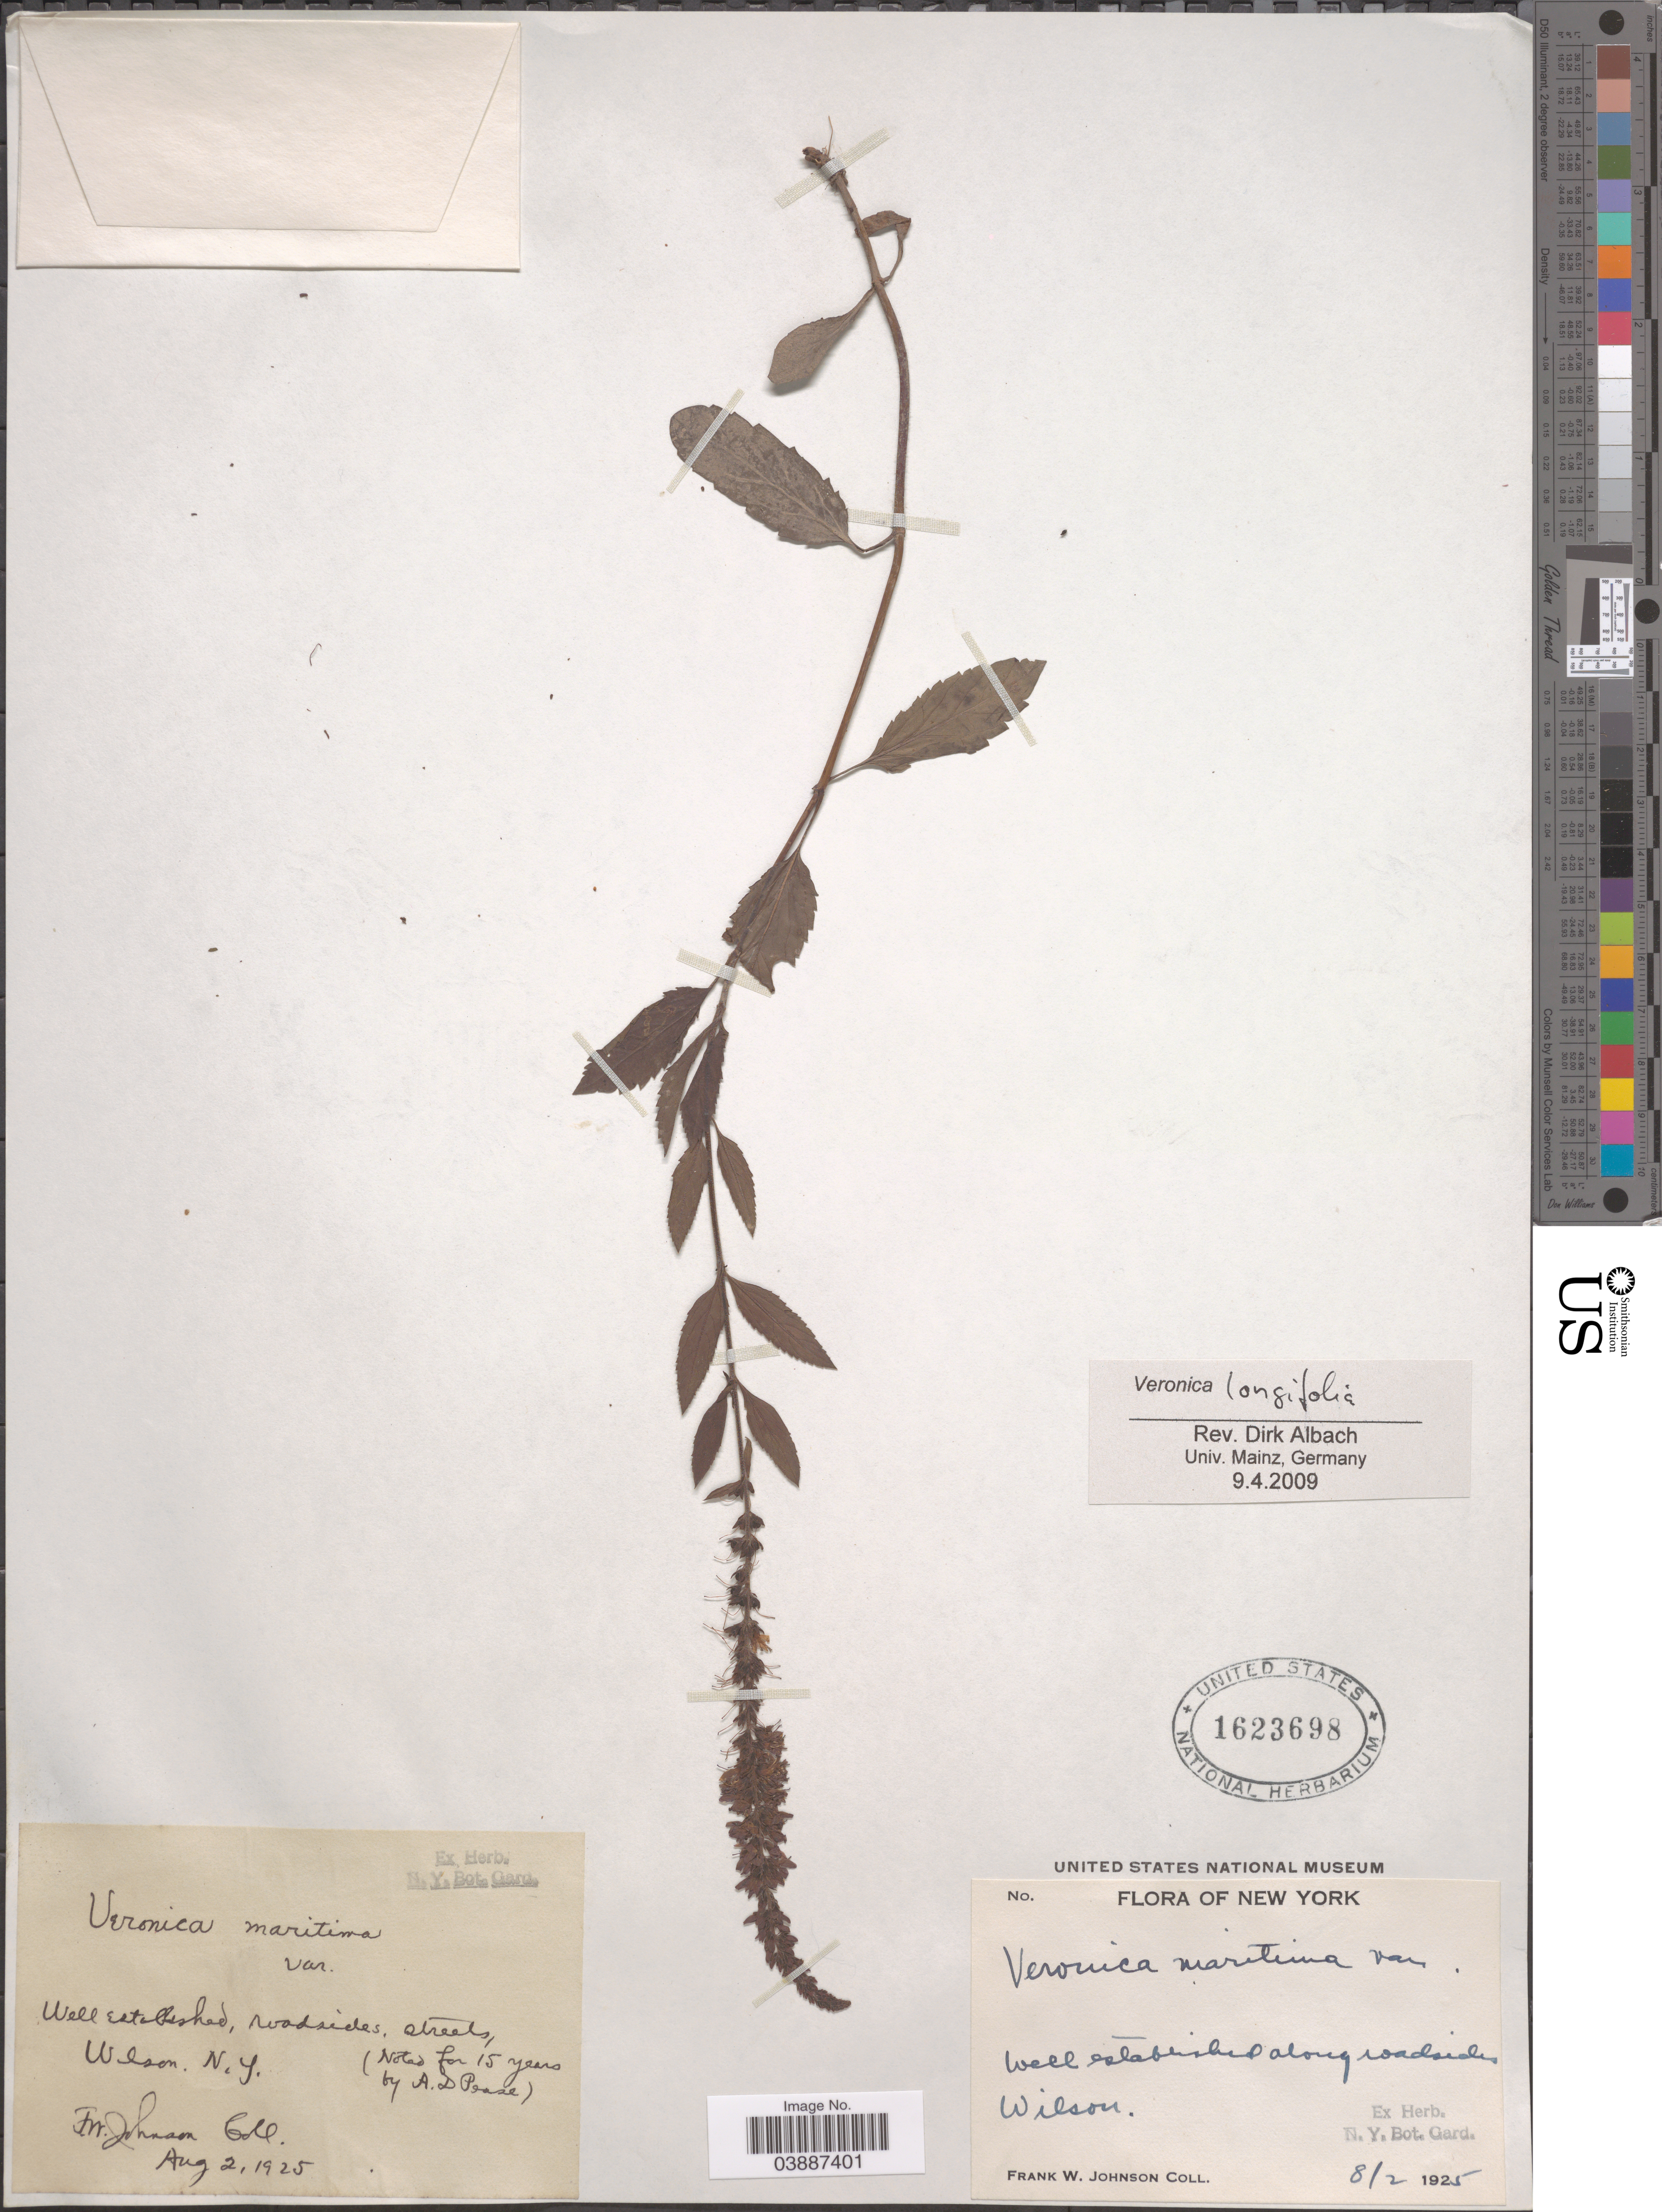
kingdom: Plantae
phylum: Tracheophyta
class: Magnoliopsida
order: Lamiales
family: Plantaginaceae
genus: Veronica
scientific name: Veronica longifolia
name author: L.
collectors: F. W. Johnson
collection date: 1925-08-02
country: United States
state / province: New York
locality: Well established, roadside. streets, Wilson.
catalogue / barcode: US 1623698